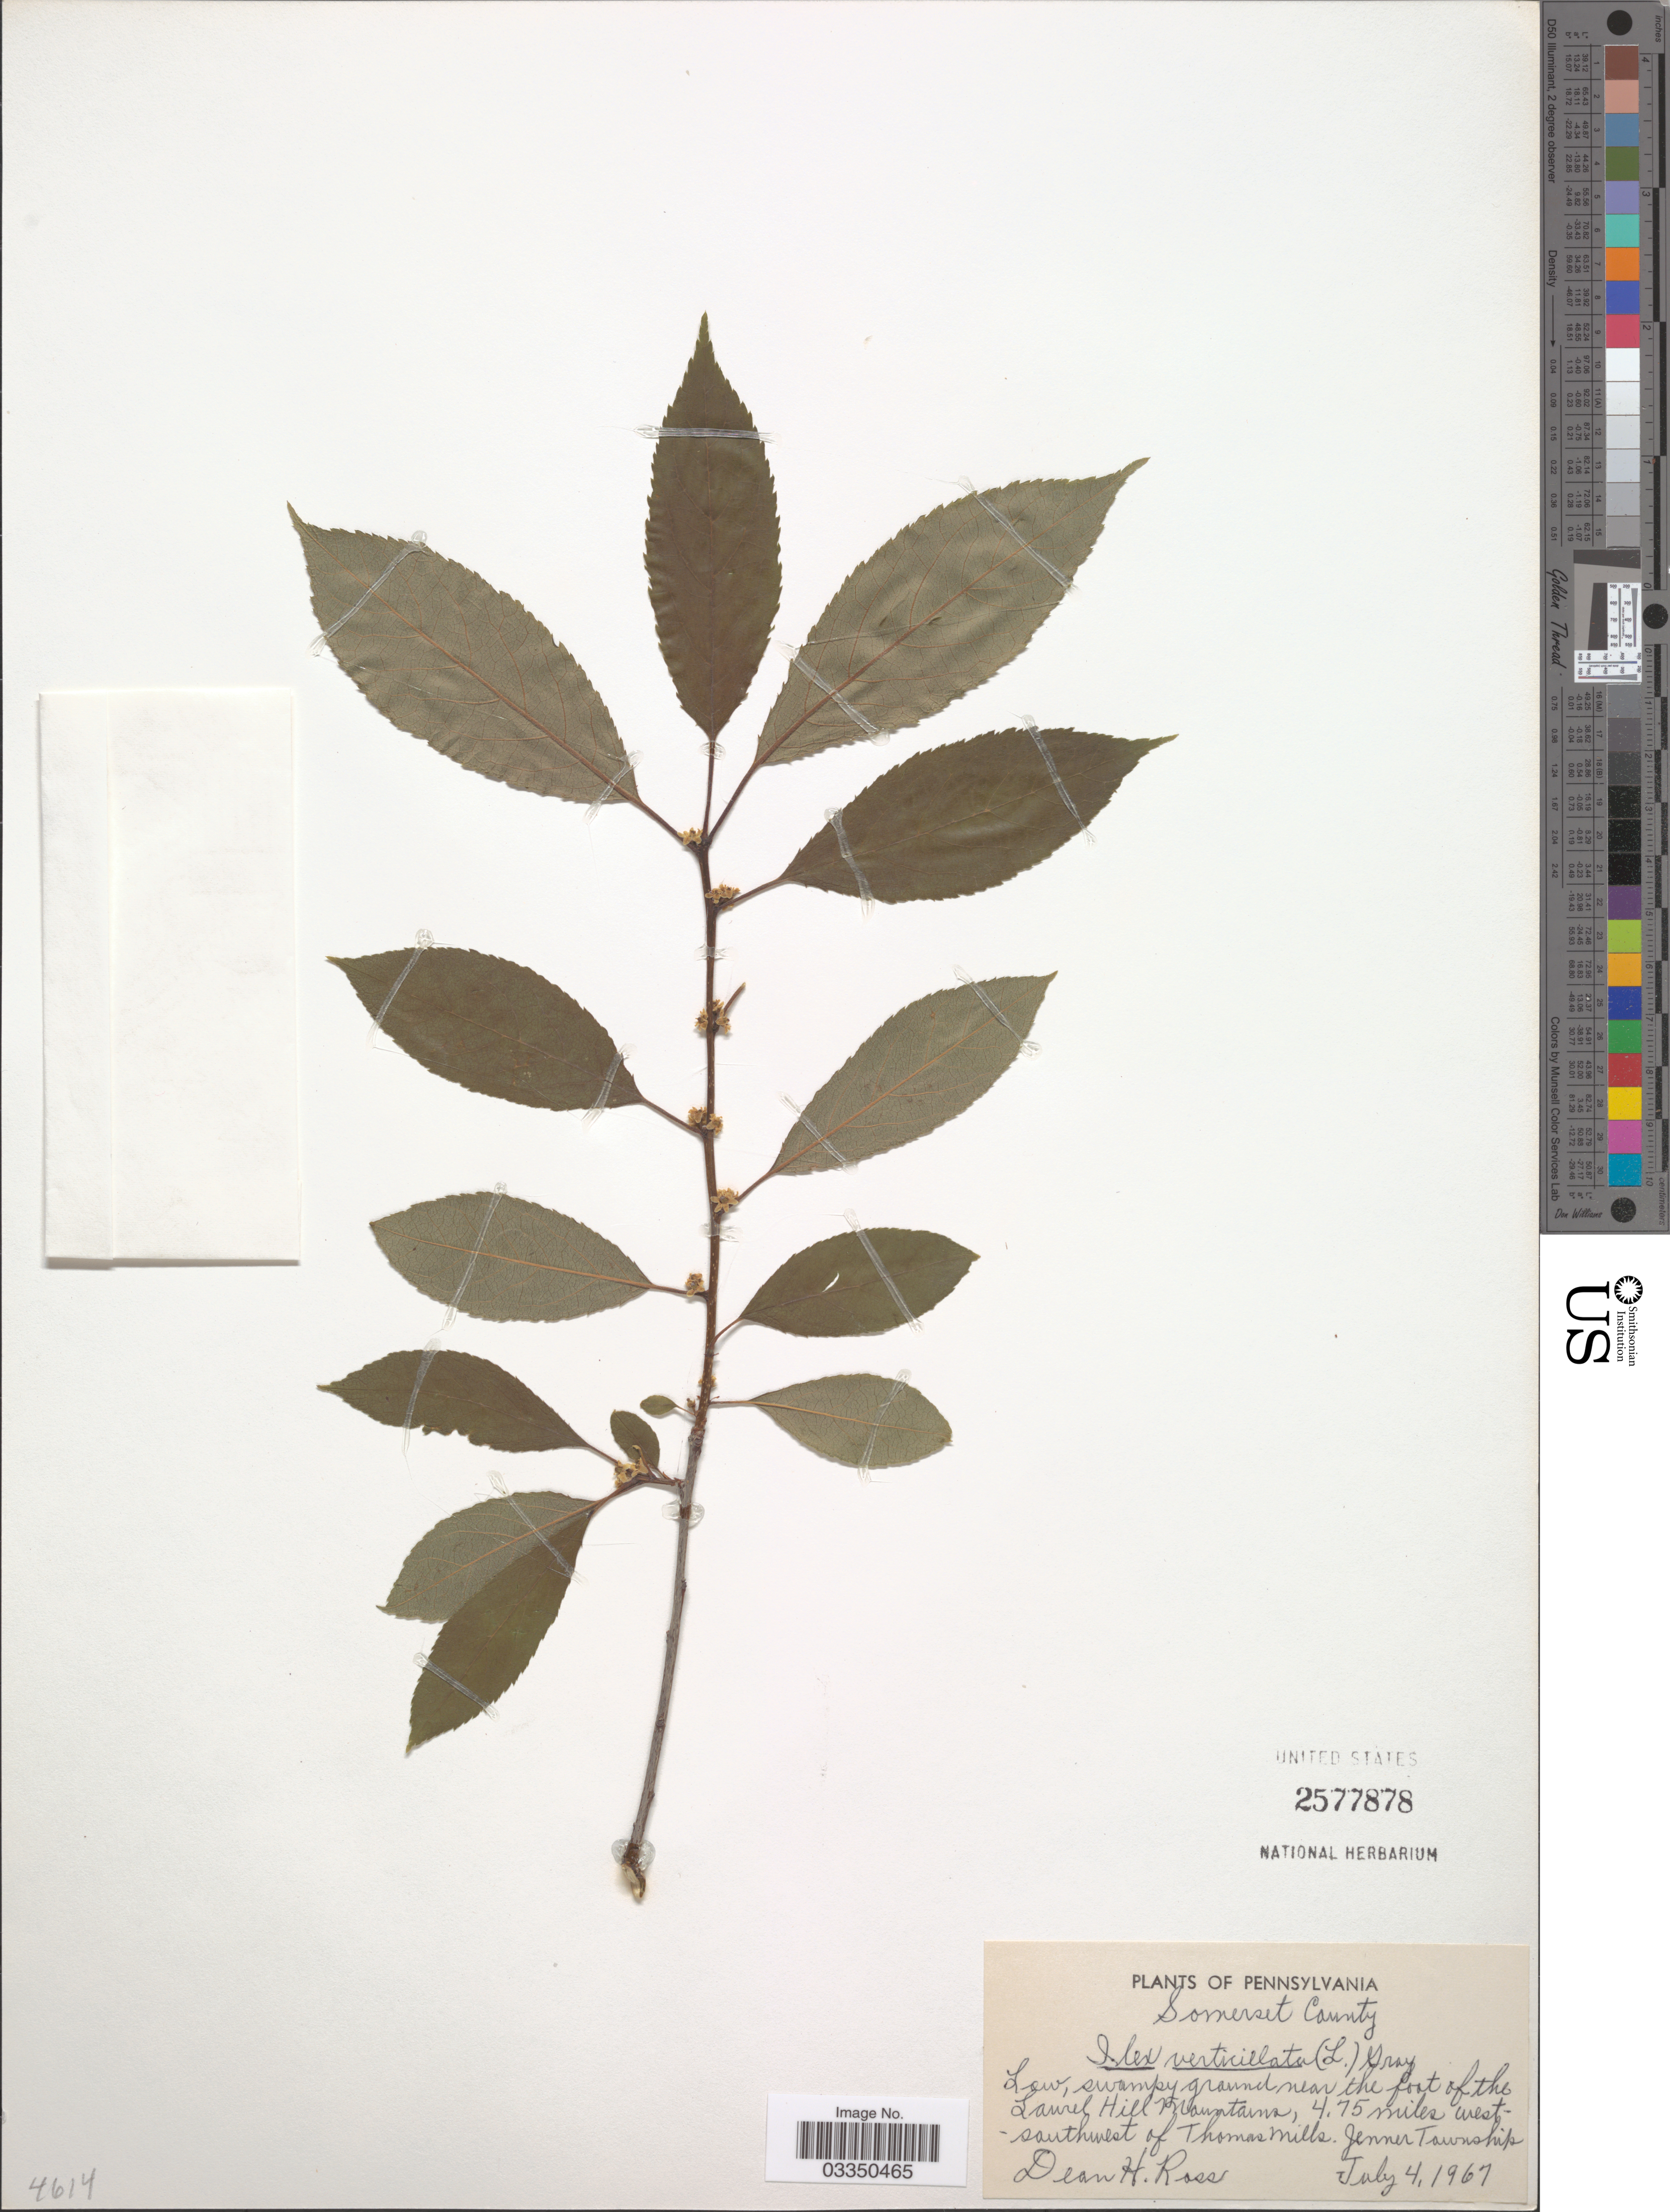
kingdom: Plantae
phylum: Tracheophyta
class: Magnoliopsida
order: Aquifoliales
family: Aquifoliaceae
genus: Ilex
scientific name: Ilex verticillata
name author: (L.) A. Gray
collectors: D. Ross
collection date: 1967-07-04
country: United States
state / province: Pennsylvania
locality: Somerset County. Near the foot of the Laurel Hill Mountains, 4.75 miles west-southwest of Thomas Mills. Jenner Township.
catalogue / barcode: US 2577878